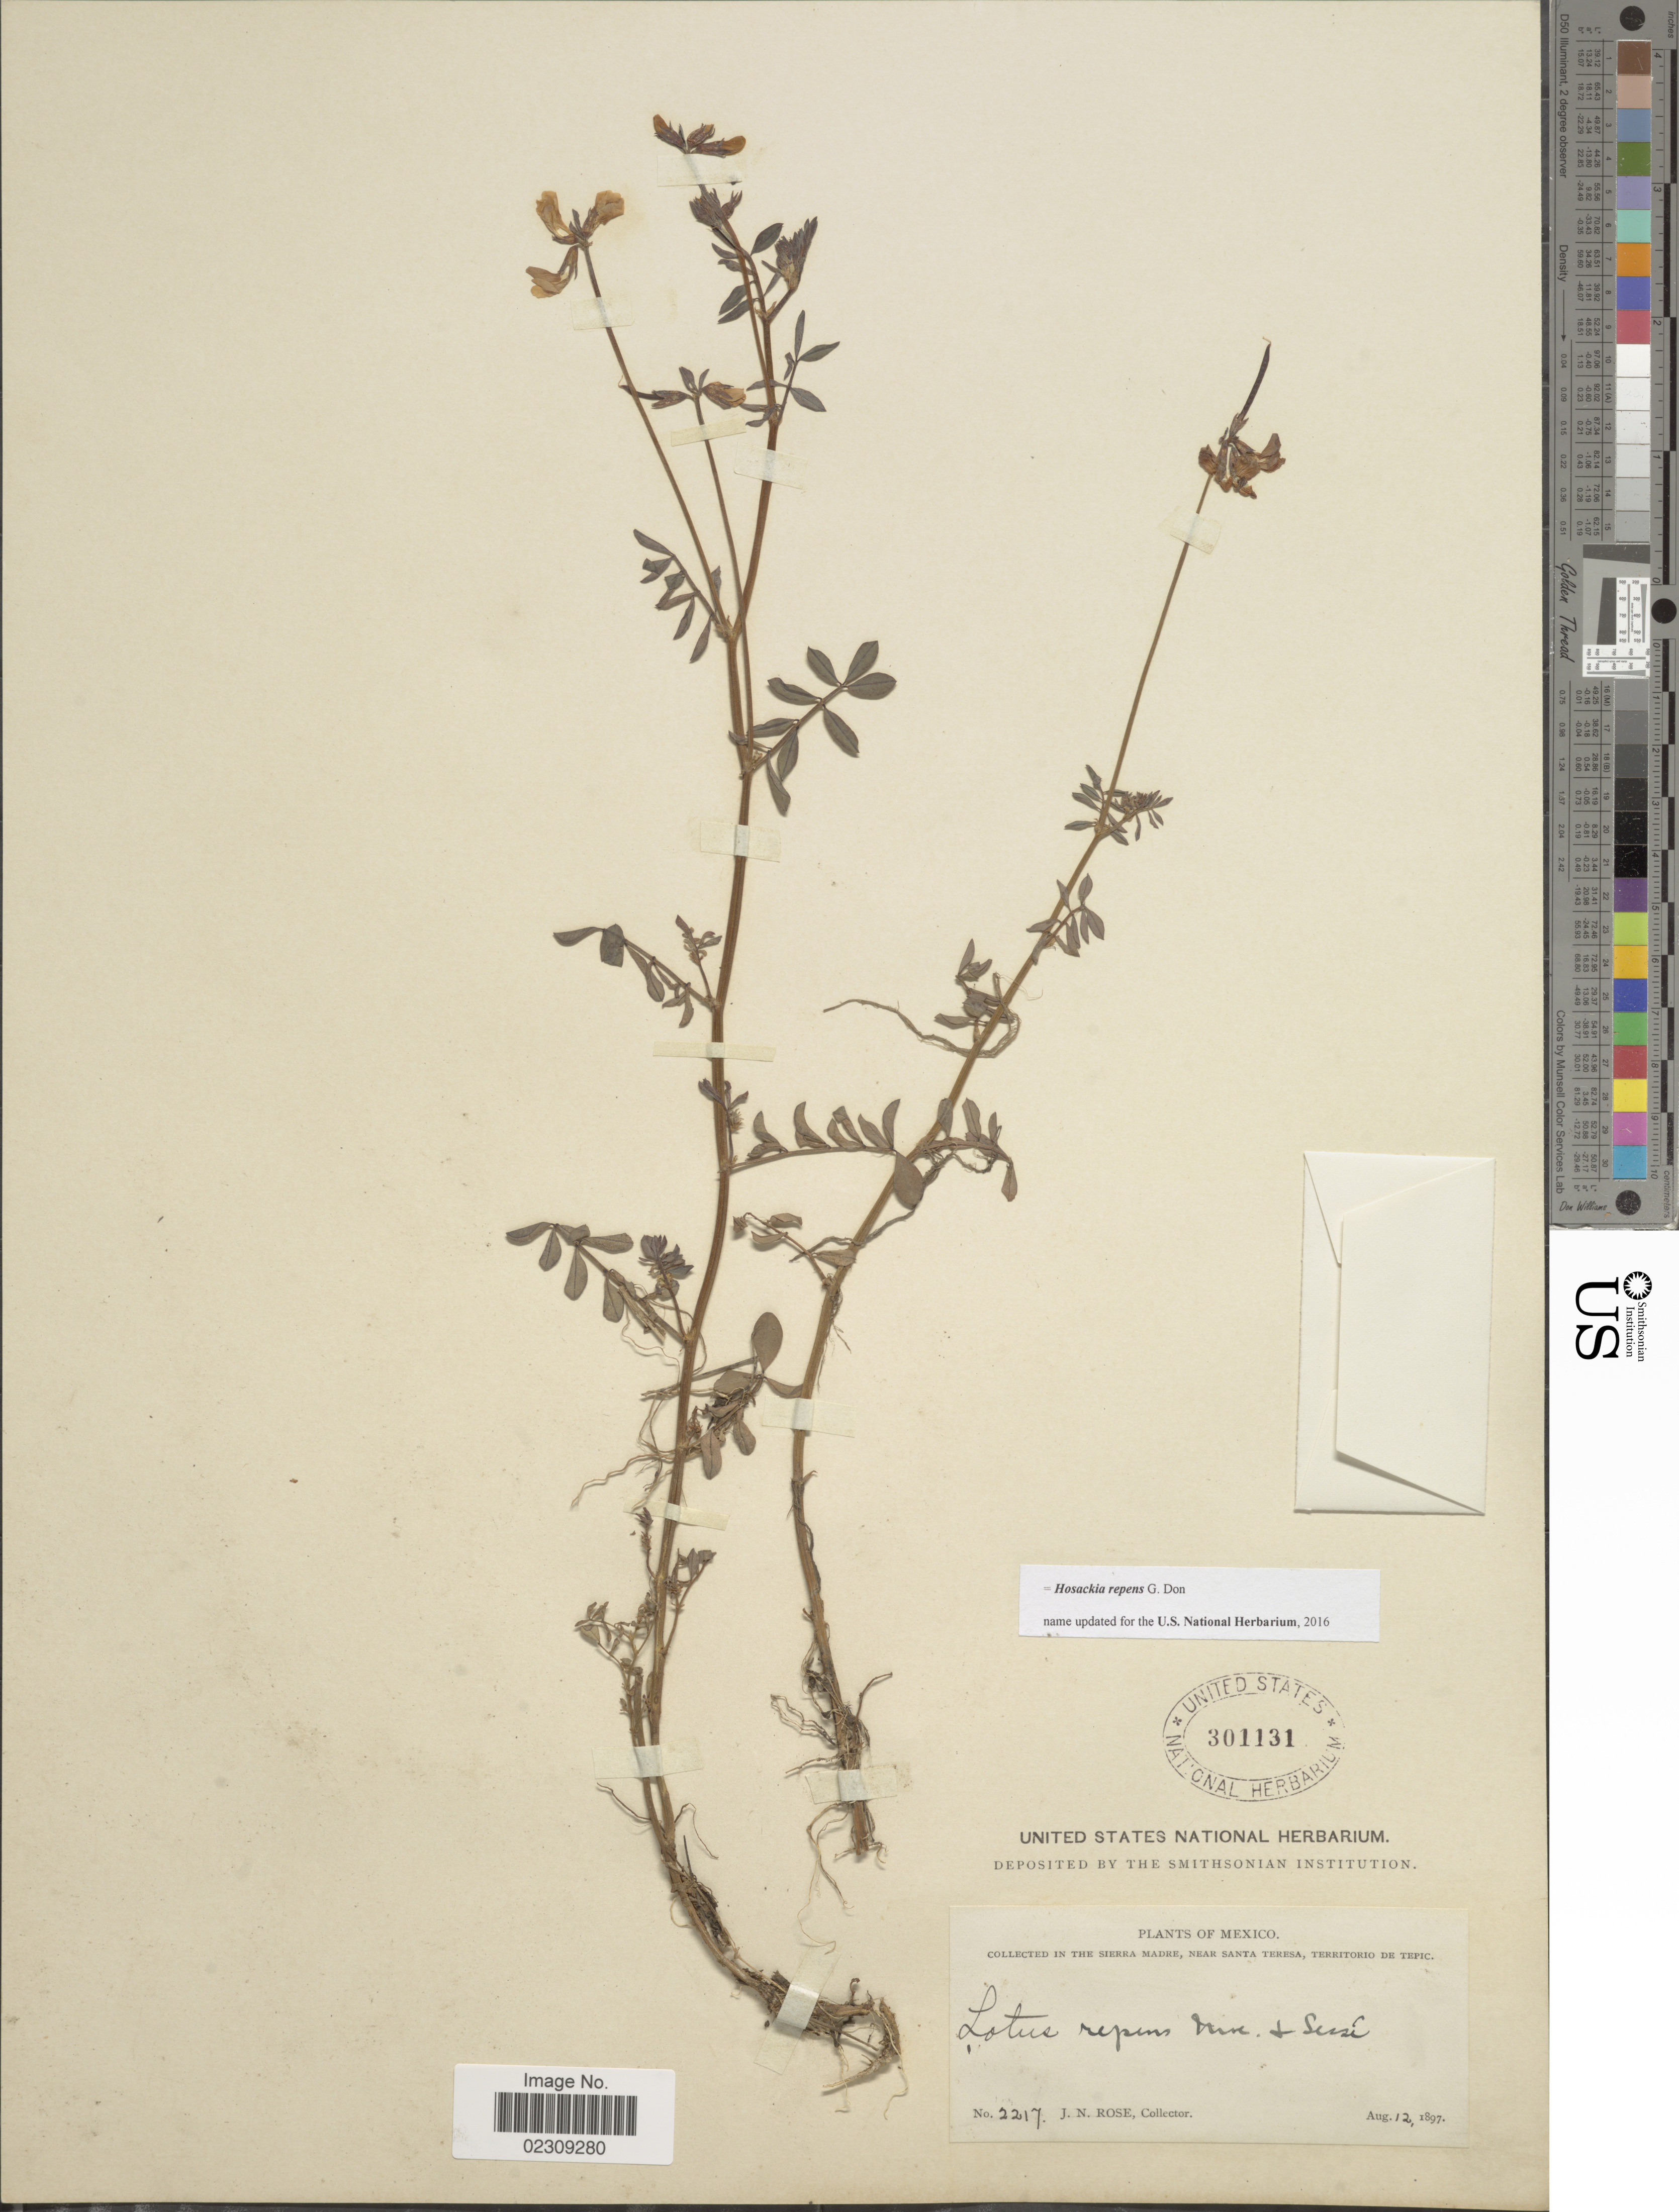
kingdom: Plantae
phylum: Tracheophyta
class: Magnoliopsida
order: Fabales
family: Fabaceae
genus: Hosackia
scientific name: Hosackia repens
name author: G. Don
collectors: J. N. Rose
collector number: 2217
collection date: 1897-08-12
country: Mexico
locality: In the Sierra Madre, near Santa Teresa, Territorio de Tepic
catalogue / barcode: US 301131